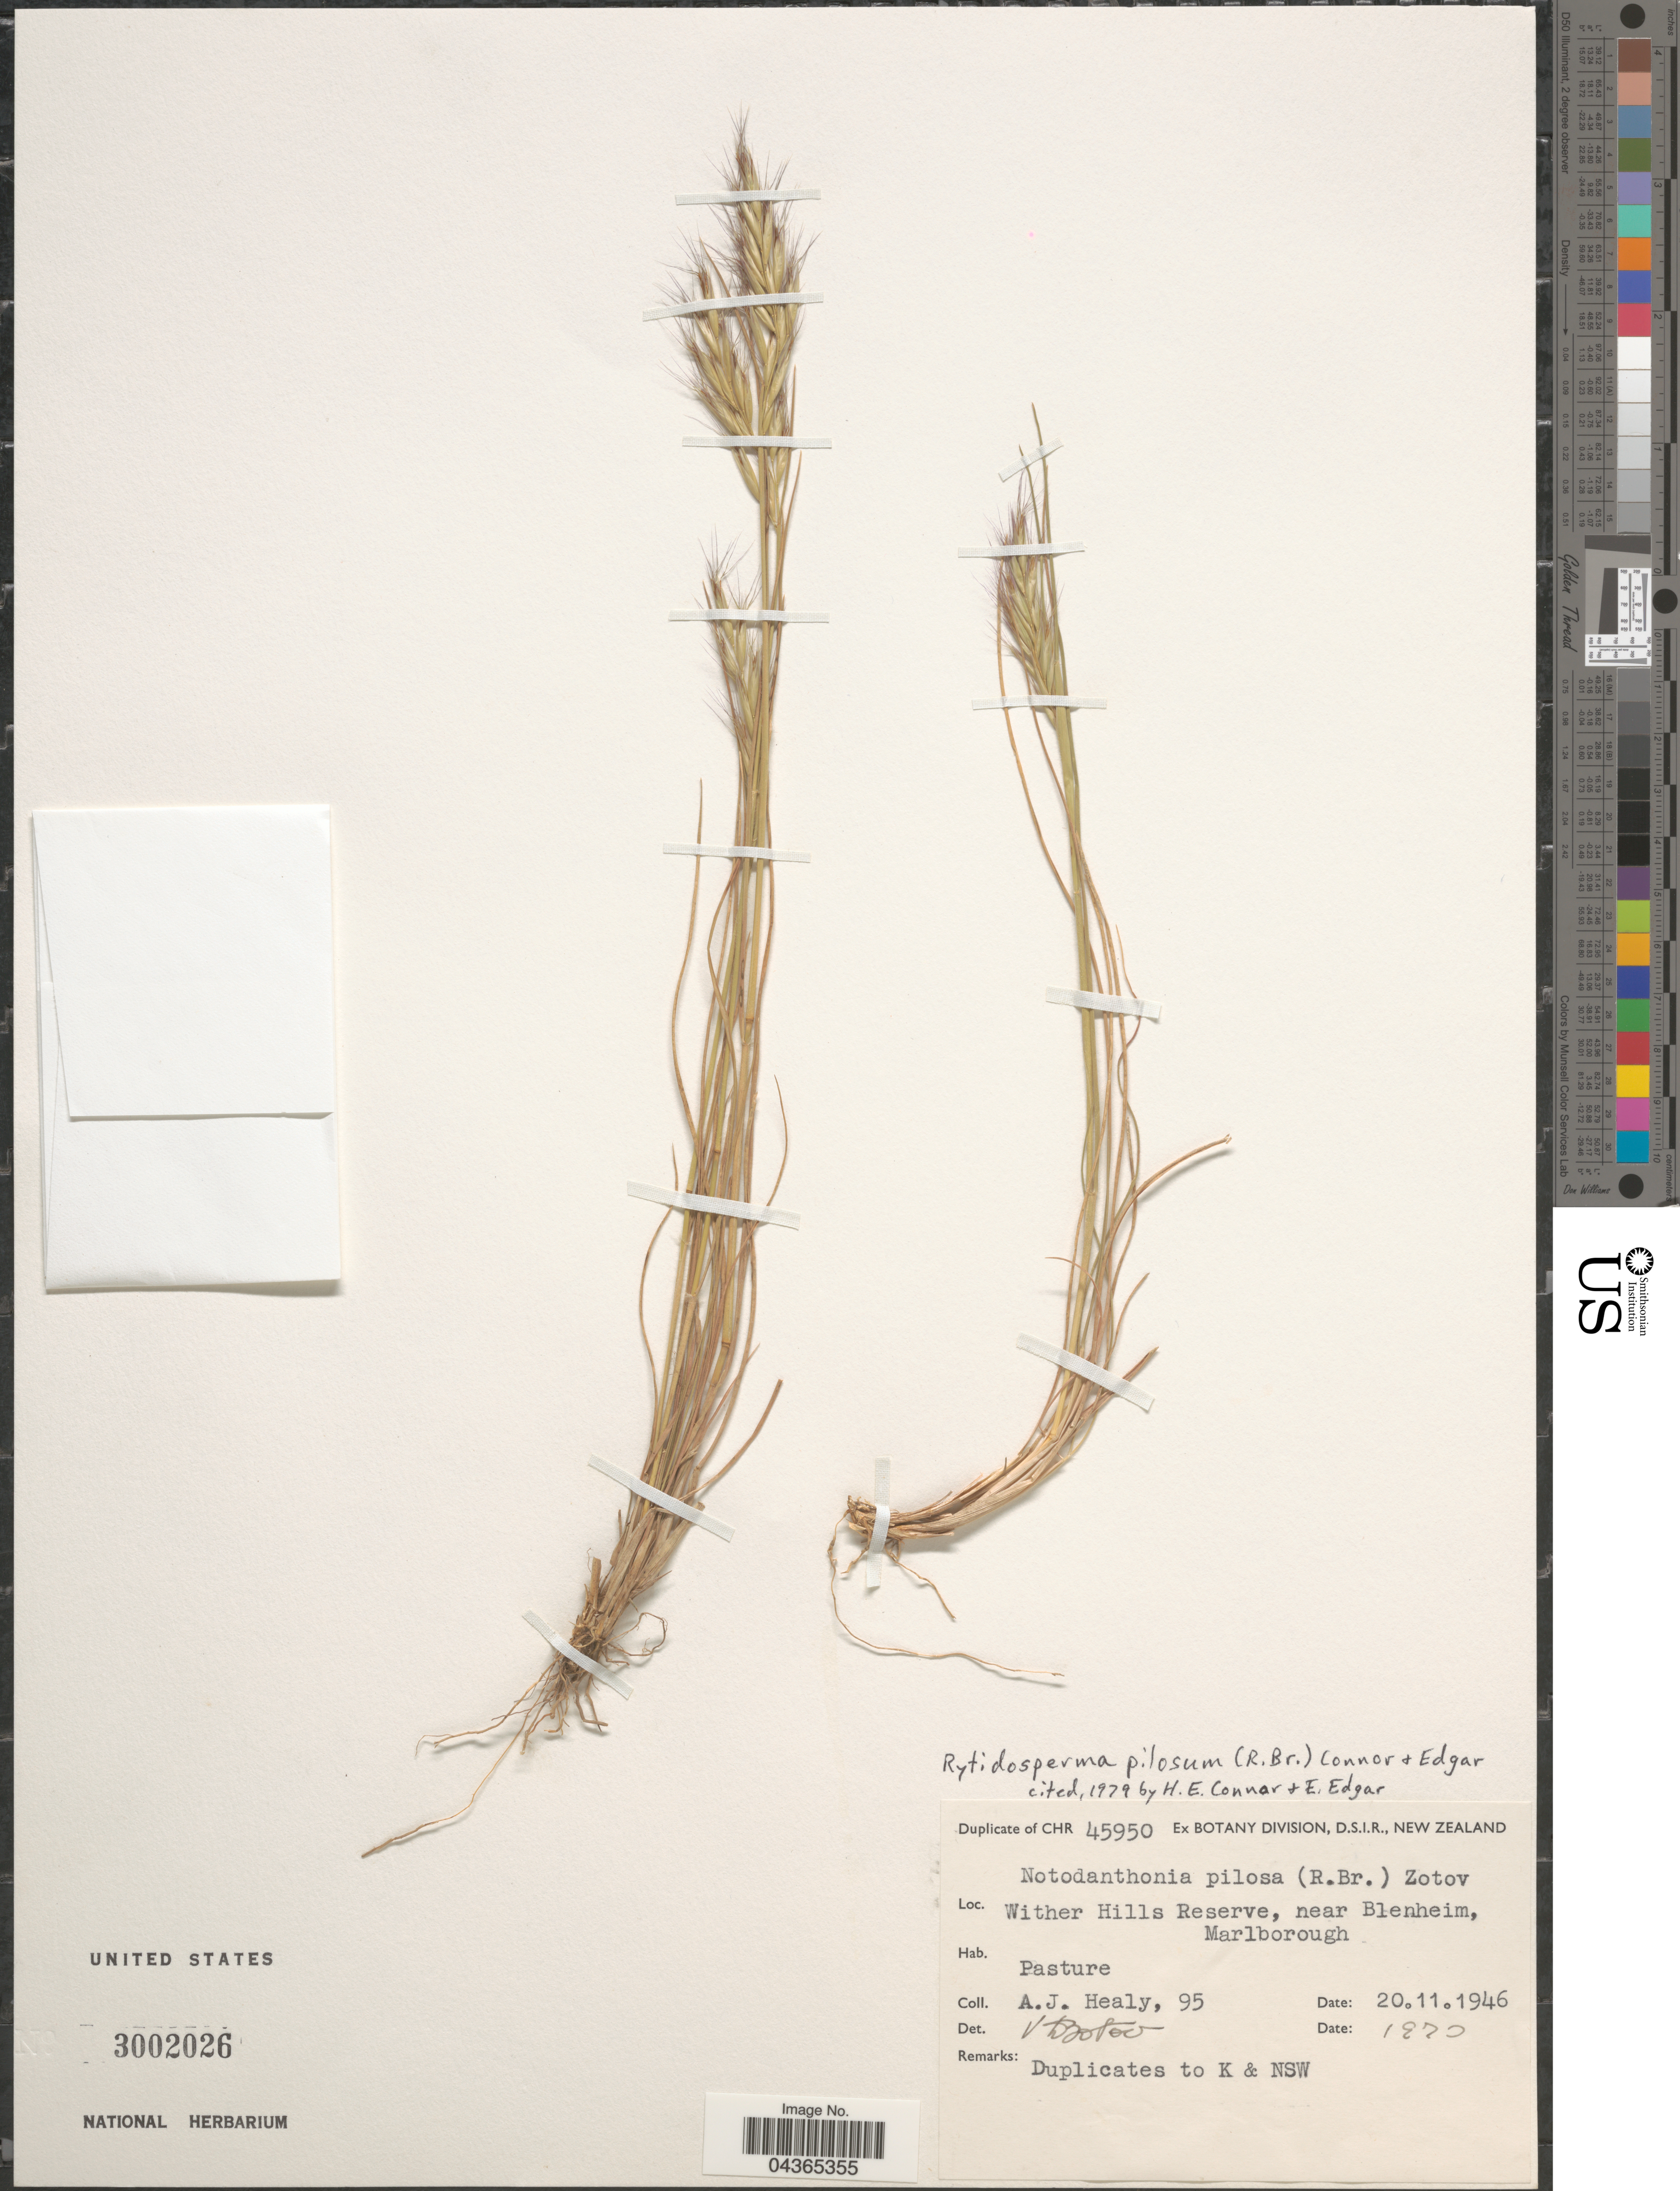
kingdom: Plantae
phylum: Tracheophyta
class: Liliopsida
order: Poales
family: Poaceae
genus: Rytidosperma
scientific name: Rytidosperma pilosum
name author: (R. Br.) Connor & Edgar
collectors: A. Healy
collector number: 95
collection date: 1946-11-20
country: New Zealand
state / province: Marlborough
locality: Wither Hills Reserve, near Blenheim.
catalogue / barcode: US 3002026